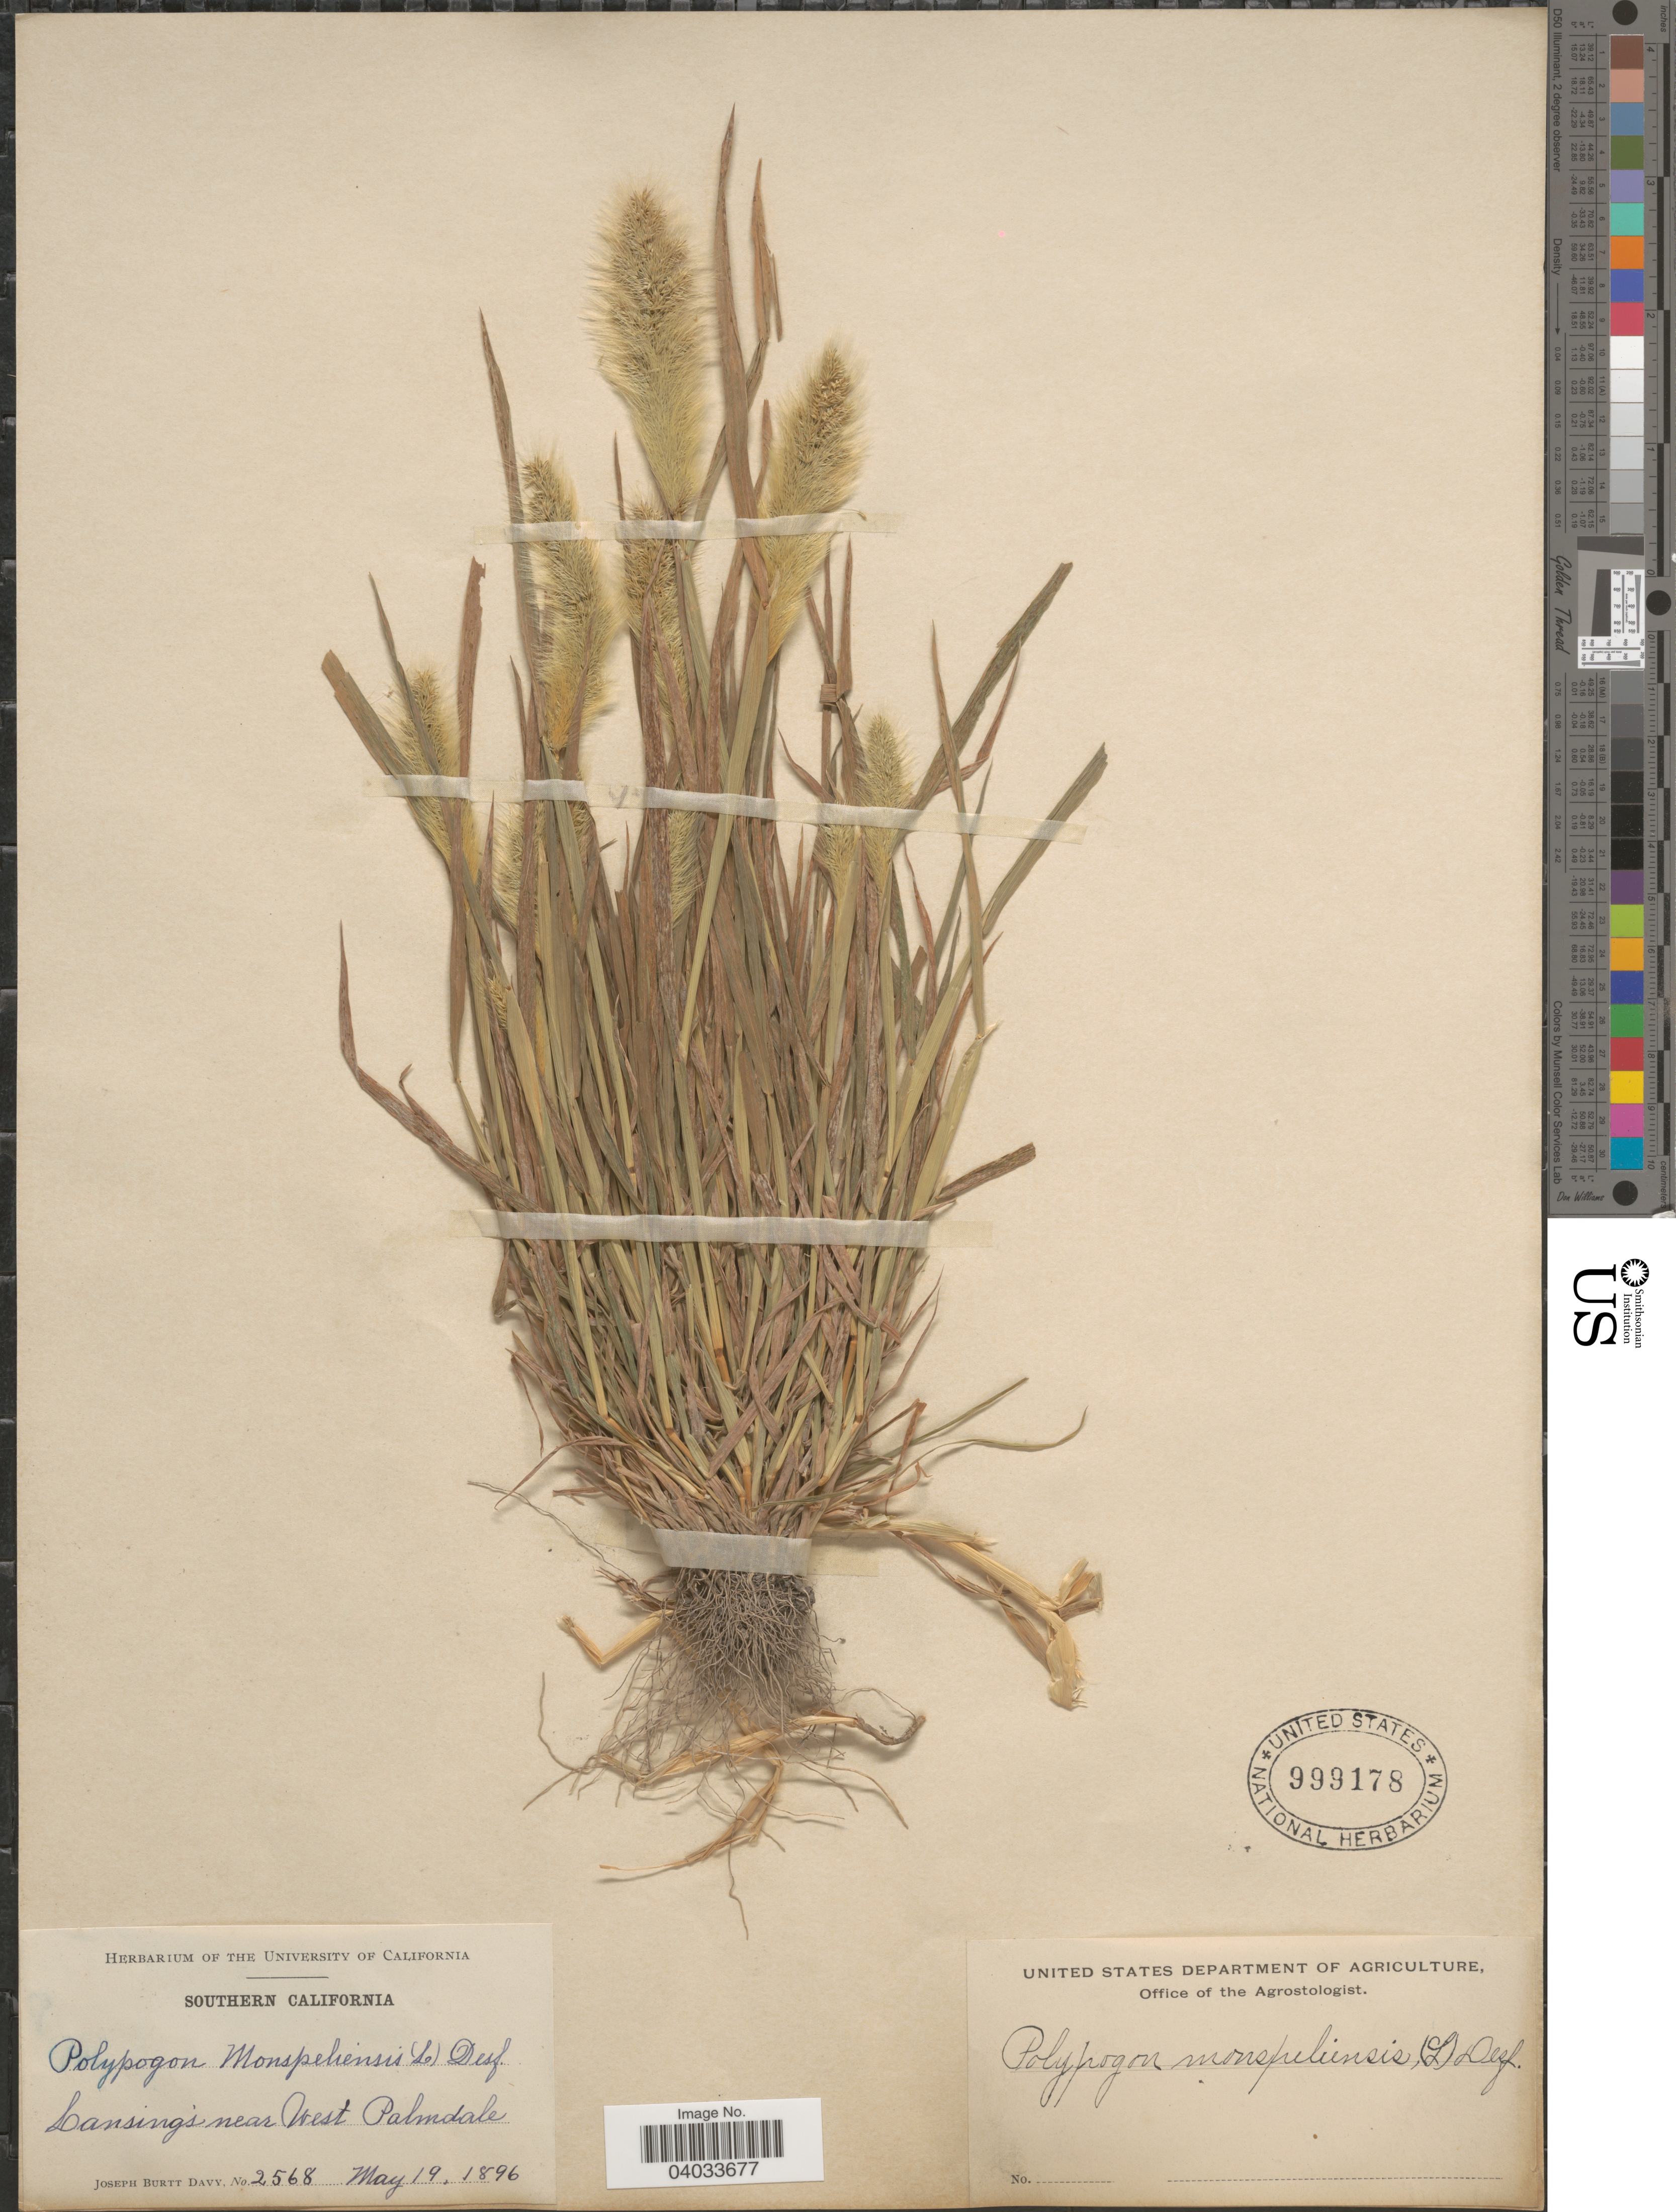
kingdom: Plantae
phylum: Tracheophyta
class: Liliopsida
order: Poales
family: Poaceae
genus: Polypogon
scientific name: Polypogon monspeliensis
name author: (L.) Desf.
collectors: J. Burtt Davy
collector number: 2568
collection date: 1896-05-19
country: United States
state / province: California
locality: Southern California. Lansings near West Palmdale.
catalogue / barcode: US 999178